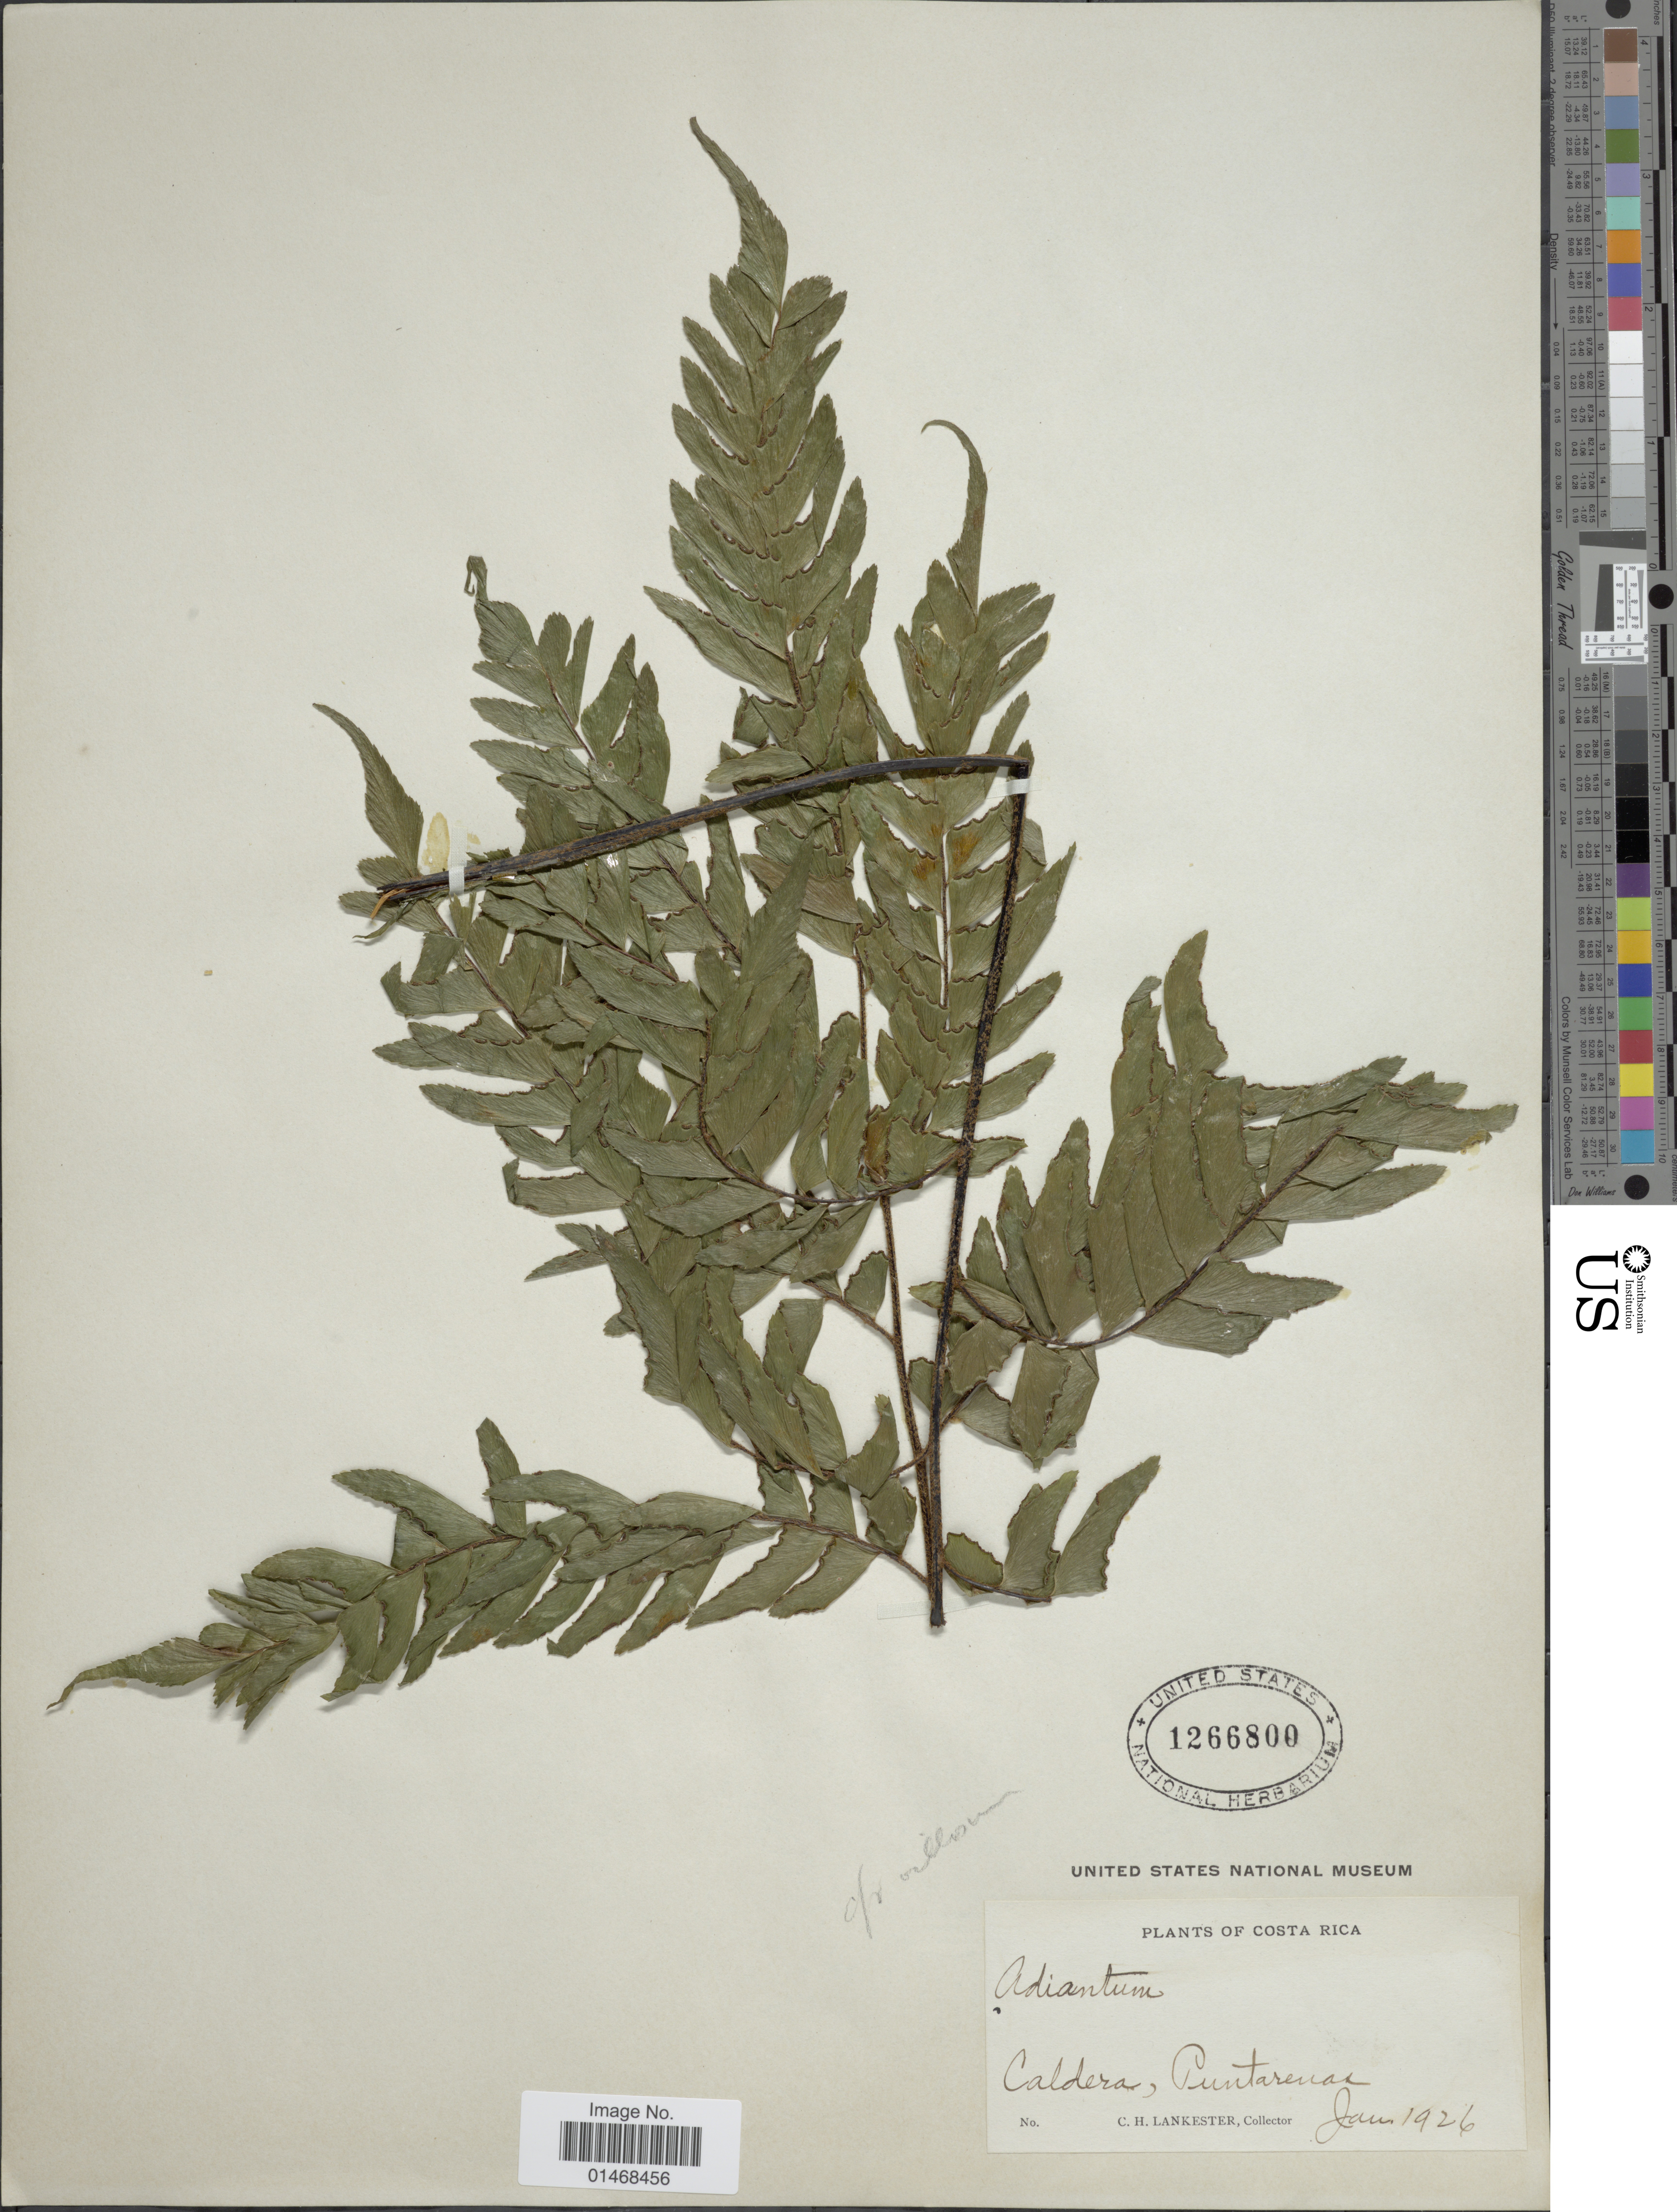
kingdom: Plantae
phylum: Tracheophyta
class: Polypodiopsida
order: Polypodiales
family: Pteridaceae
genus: Adiantum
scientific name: Adiantum villosum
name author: L.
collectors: C. H. Lankester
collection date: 1926-01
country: Costa Rica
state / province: Puntarenas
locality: Caldera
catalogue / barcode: US 1266800